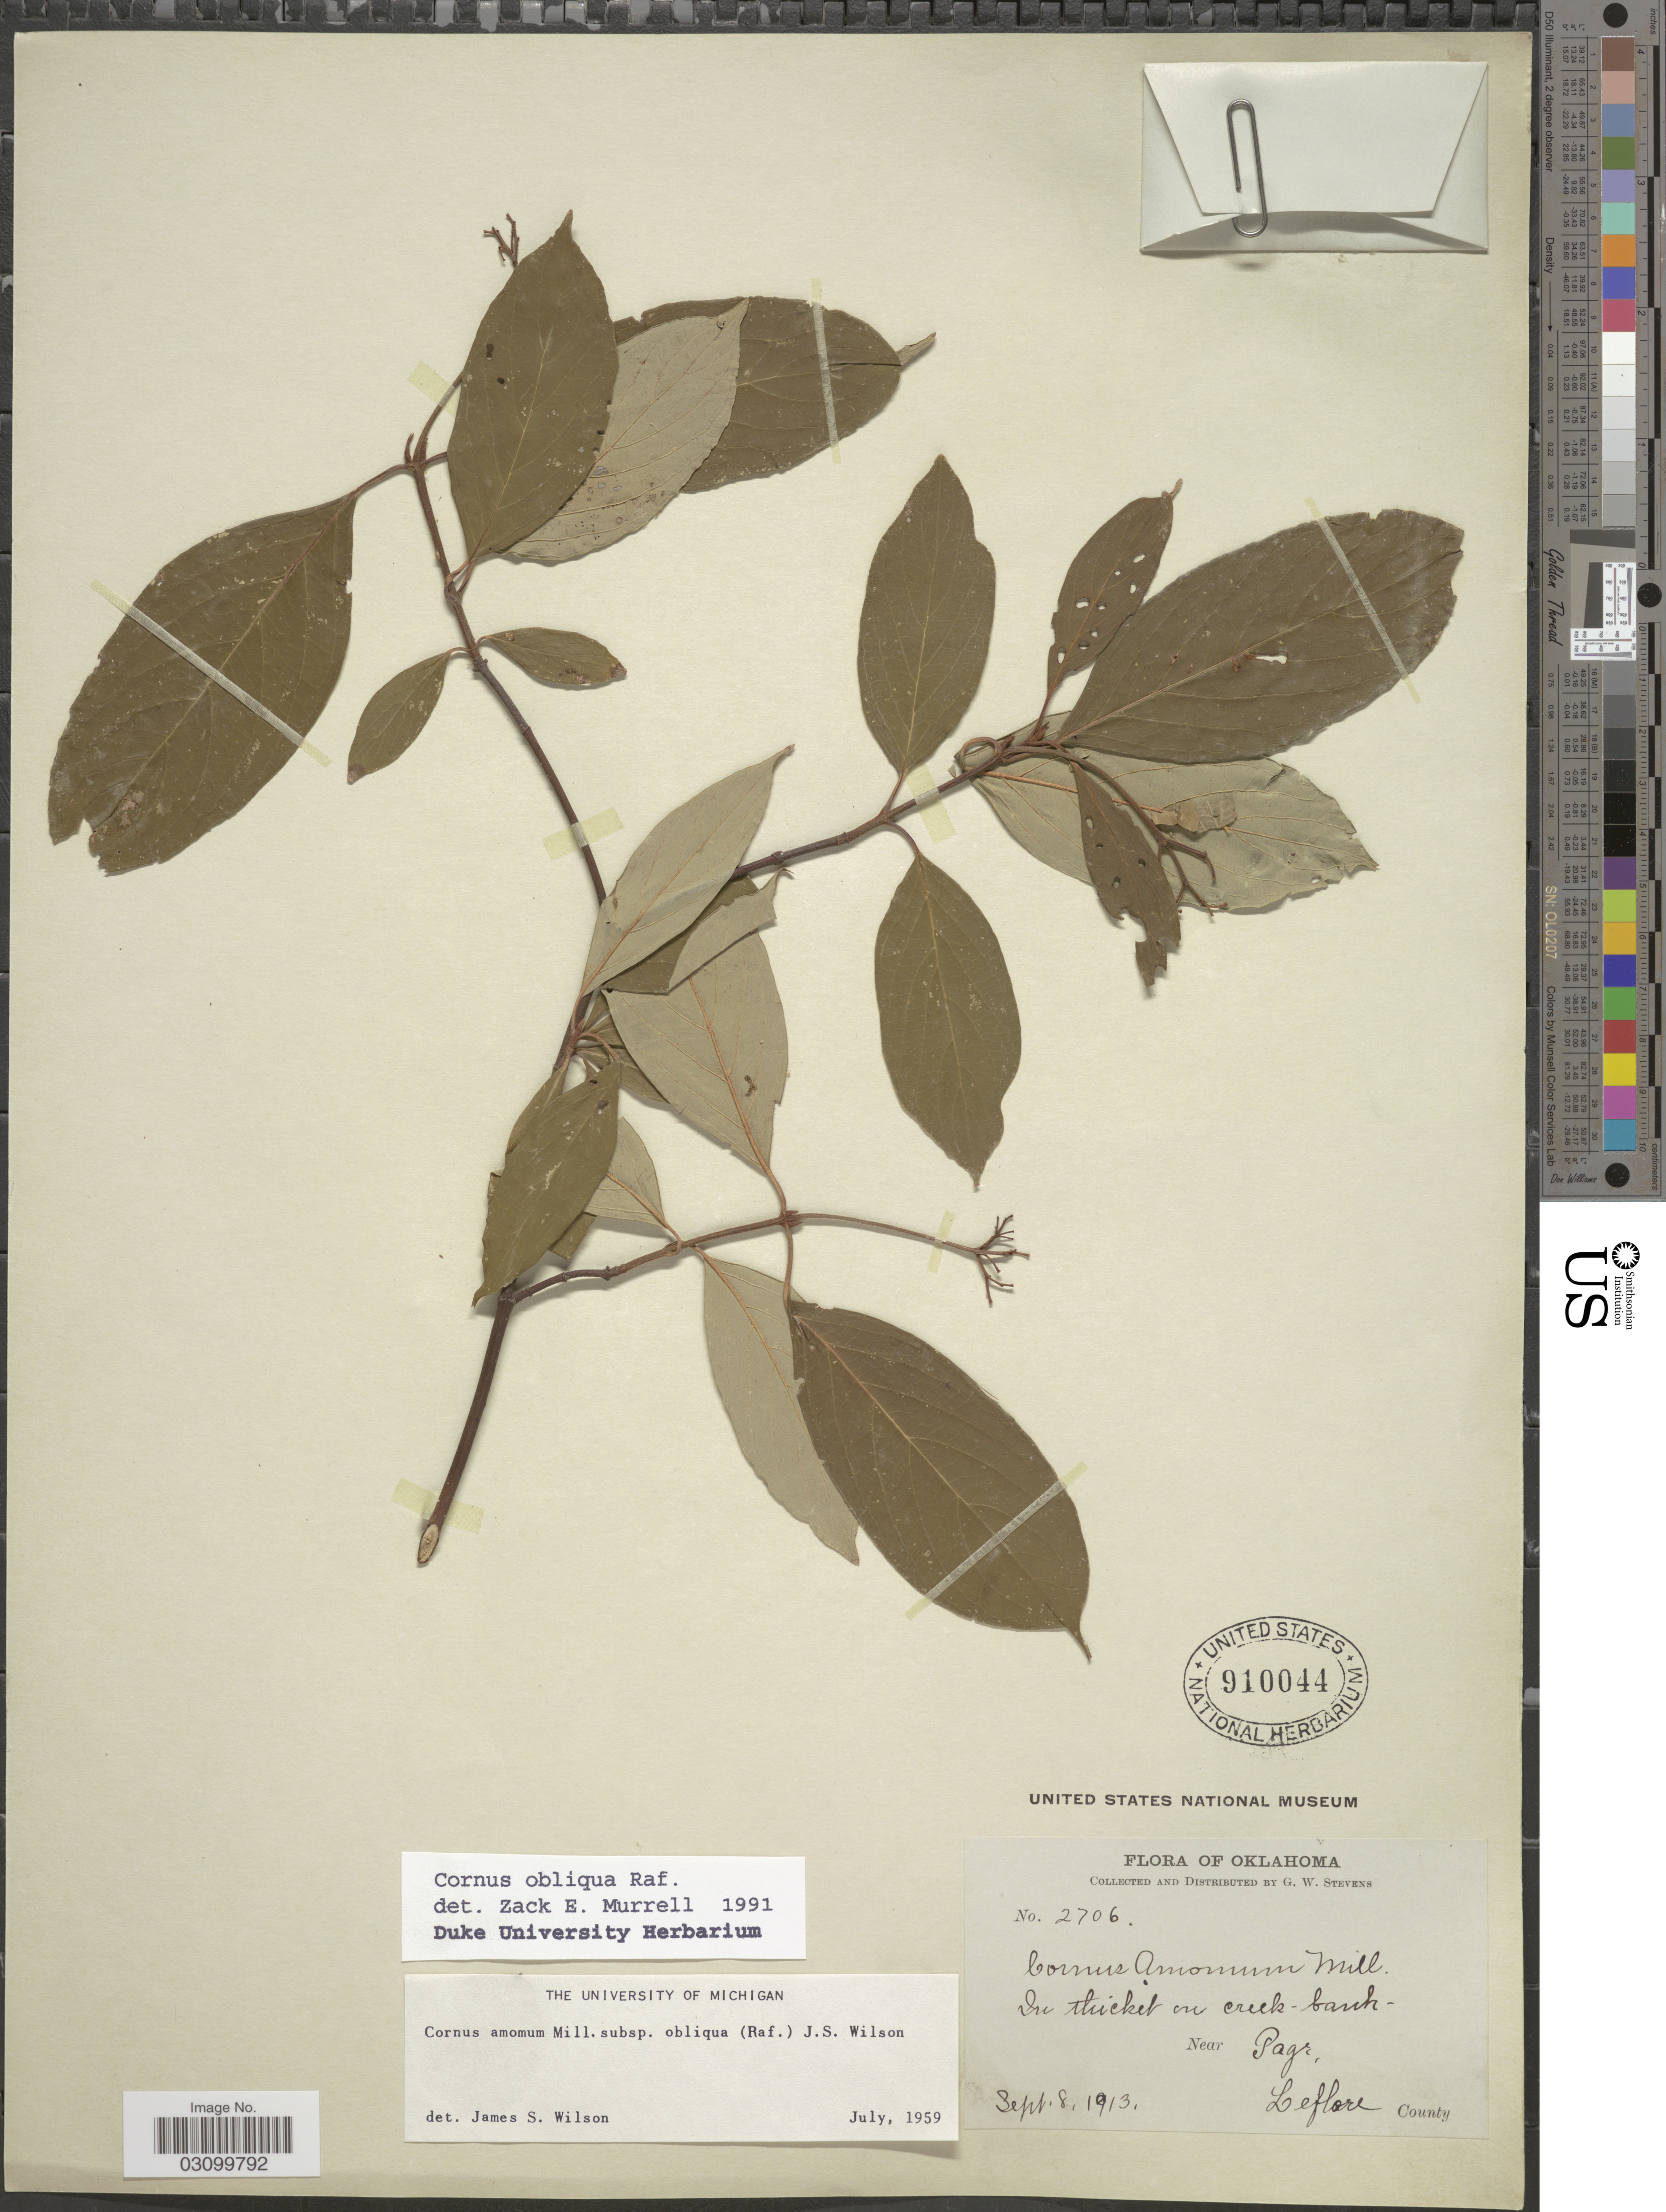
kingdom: Plantae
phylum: Tracheophyta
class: Magnoliopsida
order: Cornales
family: Cornaceae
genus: Cornus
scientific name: Cornus obliqua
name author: Raf.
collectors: G. W. Stevens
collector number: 2706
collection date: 1913-09-08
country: United States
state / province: Oklahoma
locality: In thicket on creek-bank. Near Page. Leflore County.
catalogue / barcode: US 910044